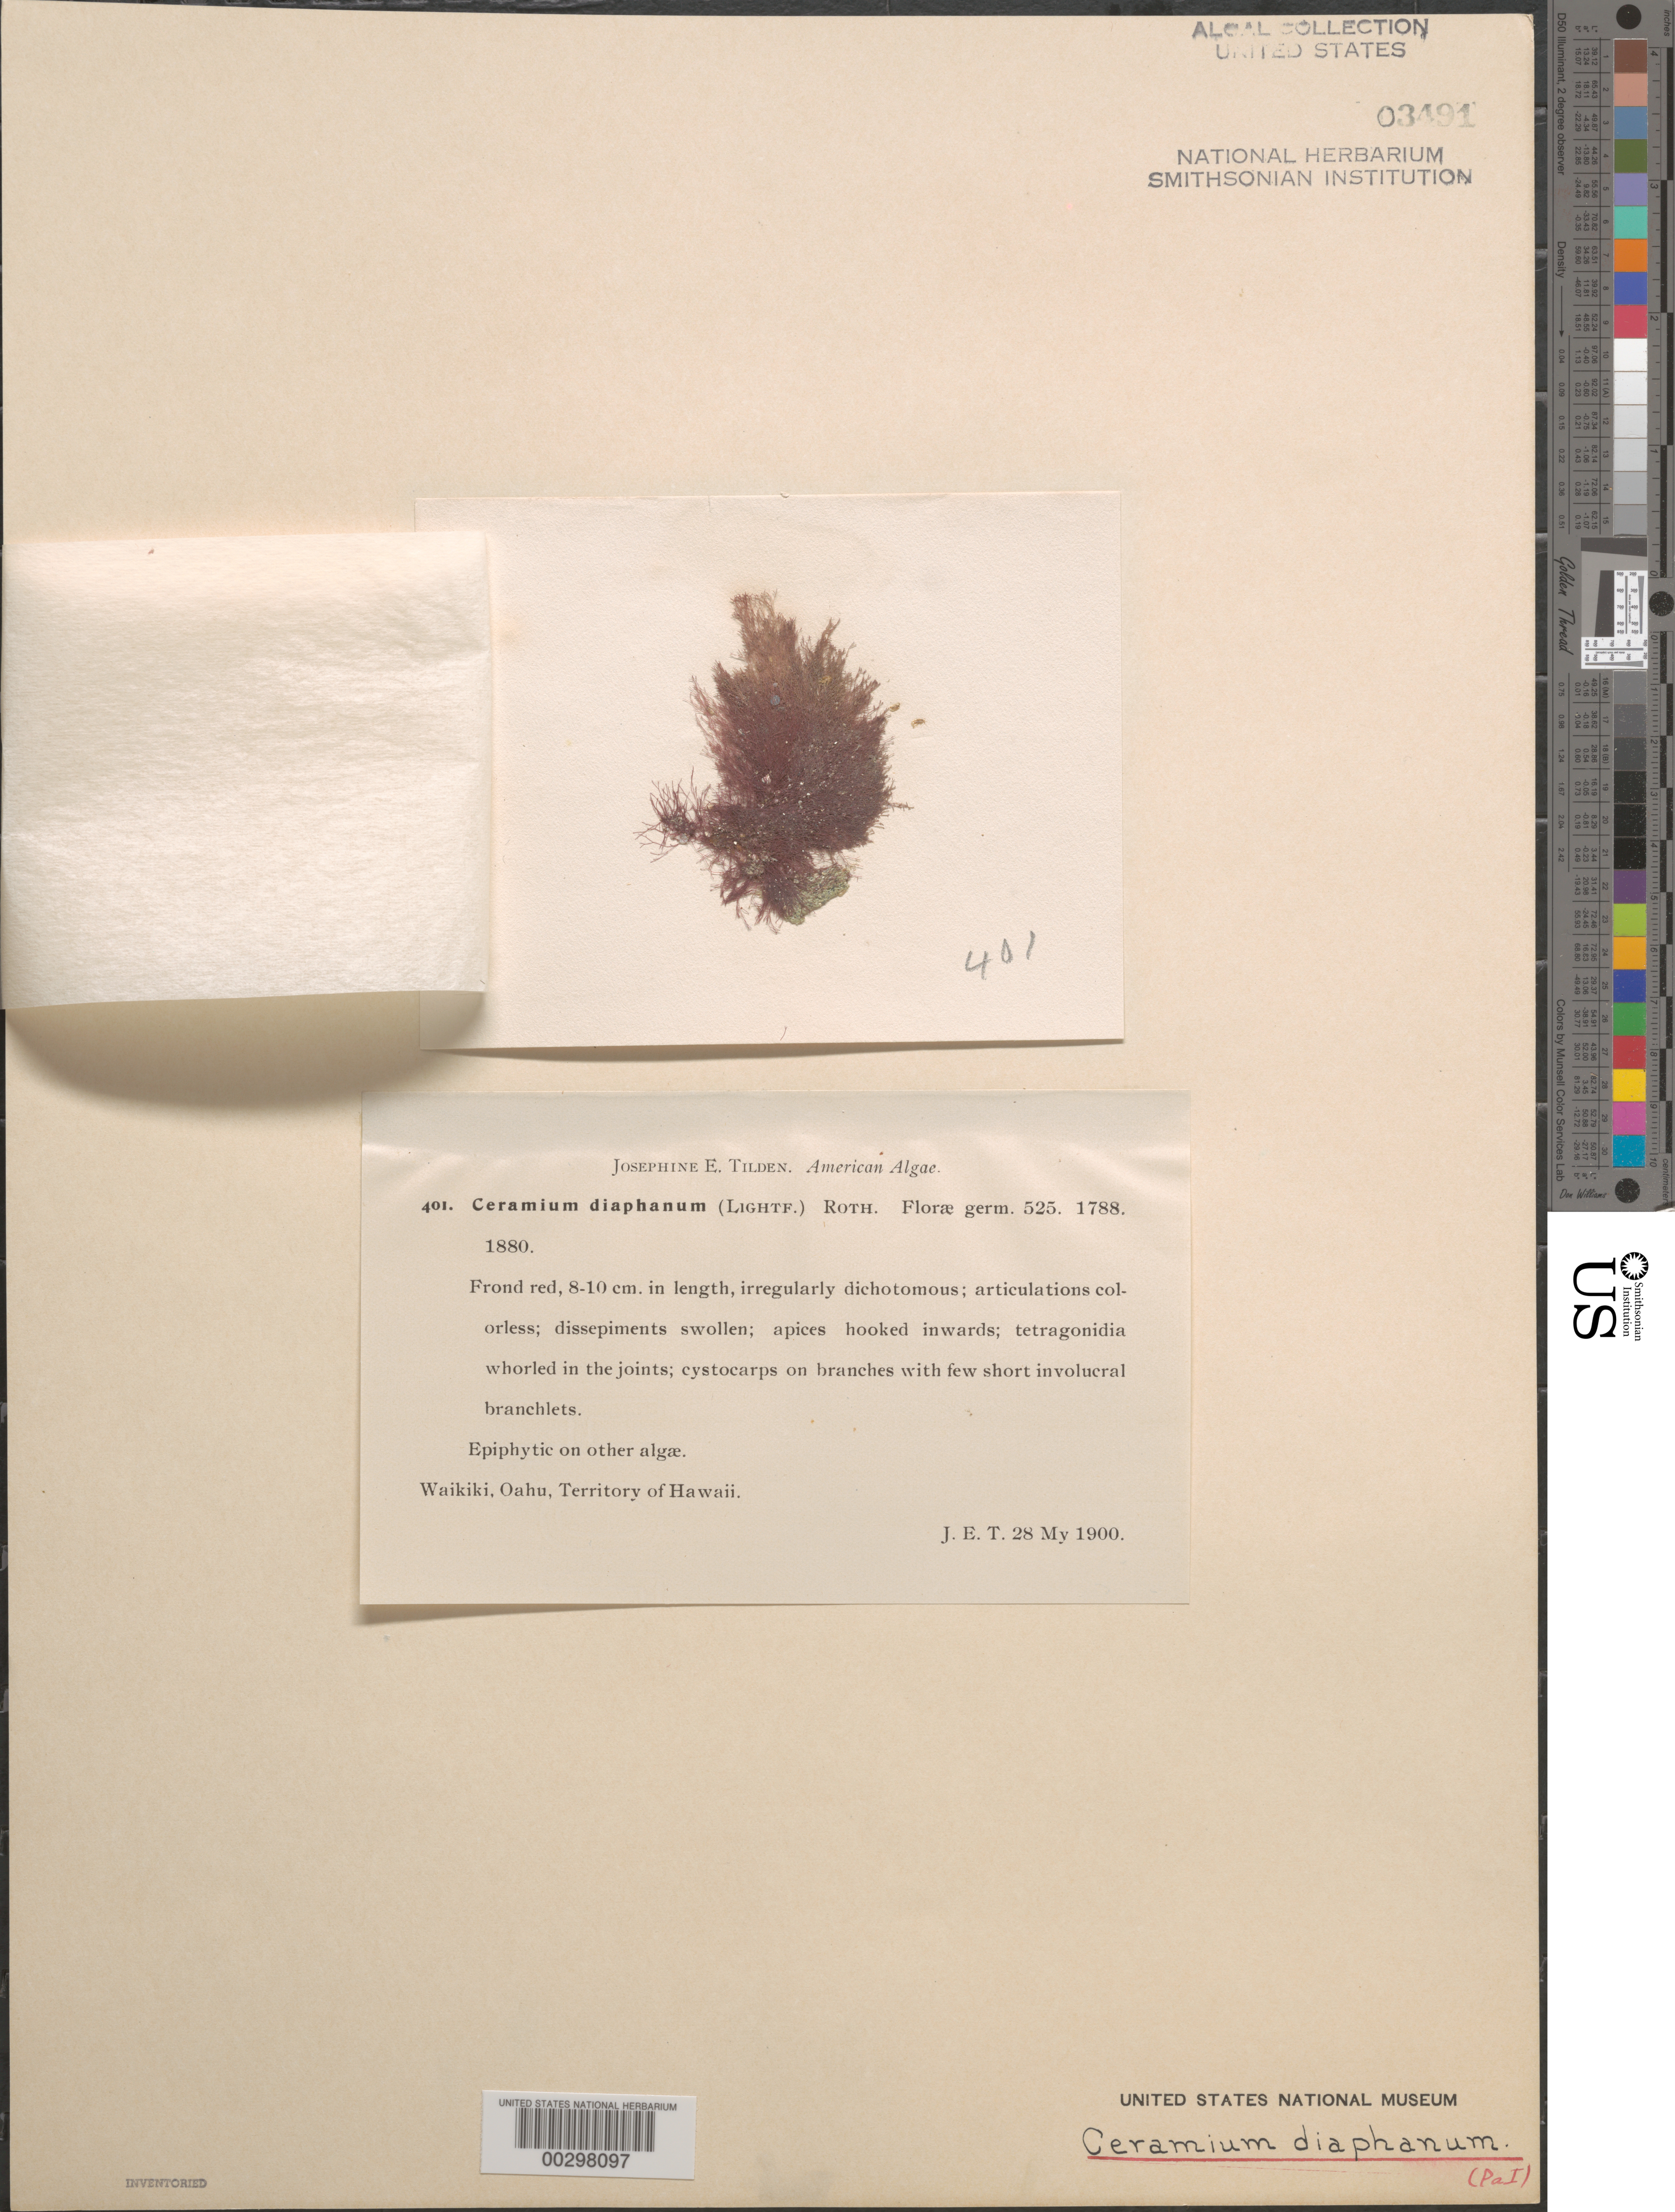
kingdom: Plantae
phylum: Rhodophyta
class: Florideophyceae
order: Ceramiales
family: Ceramiaceae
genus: Ceramium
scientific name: Ceramium diaphanum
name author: (Lightf.) Roth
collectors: J. E. Tilden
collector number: JET 401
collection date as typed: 28 May 1900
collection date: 1900-05-28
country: United States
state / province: Hawaii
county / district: Honolulu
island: Oahu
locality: Waikiki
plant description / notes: Tilden, American Algae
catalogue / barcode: US 3491